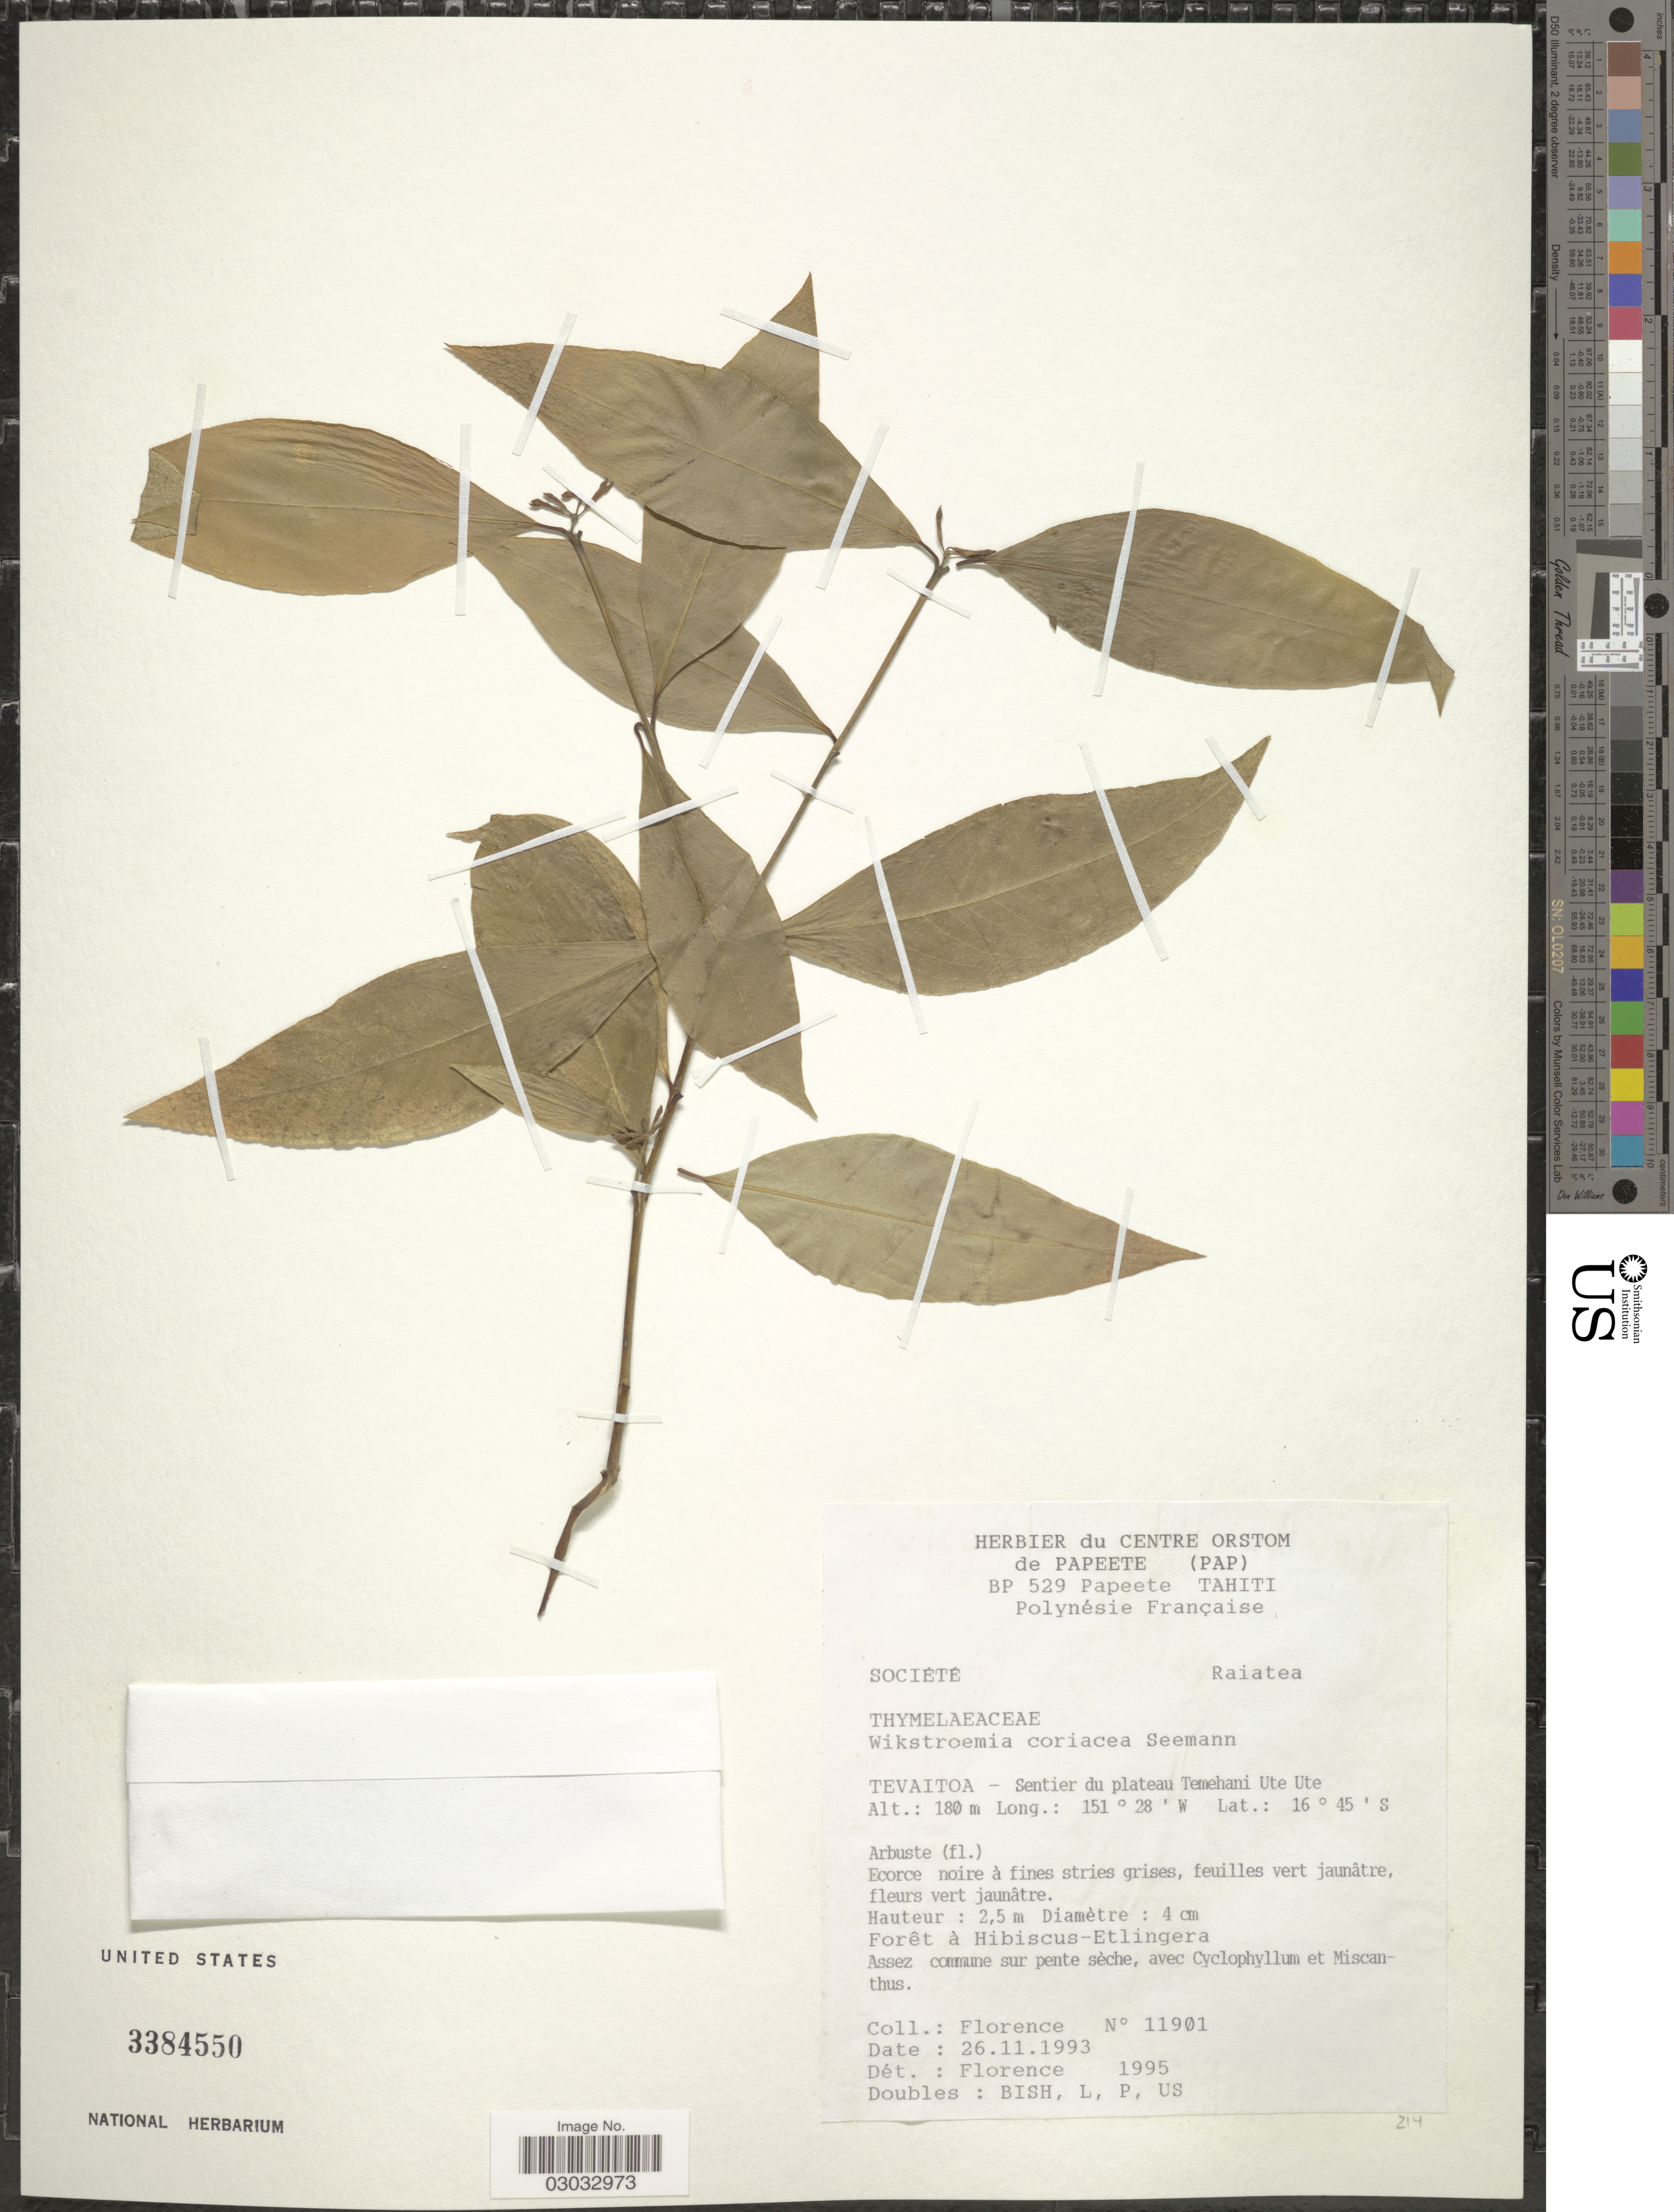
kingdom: Plantae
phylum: Tracheophyta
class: Magnoliopsida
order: Malvales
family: Thymelaeaceae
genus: Wikstroemia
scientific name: Wikstroemia coriacea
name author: Seem.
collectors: -. Florence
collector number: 11901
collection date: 1993-11-26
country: French Polynesia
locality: Société, Raiatea, Tevaitoa - Sentier du plateau Temehani Ute Ute.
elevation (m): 180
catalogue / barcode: US 3384550